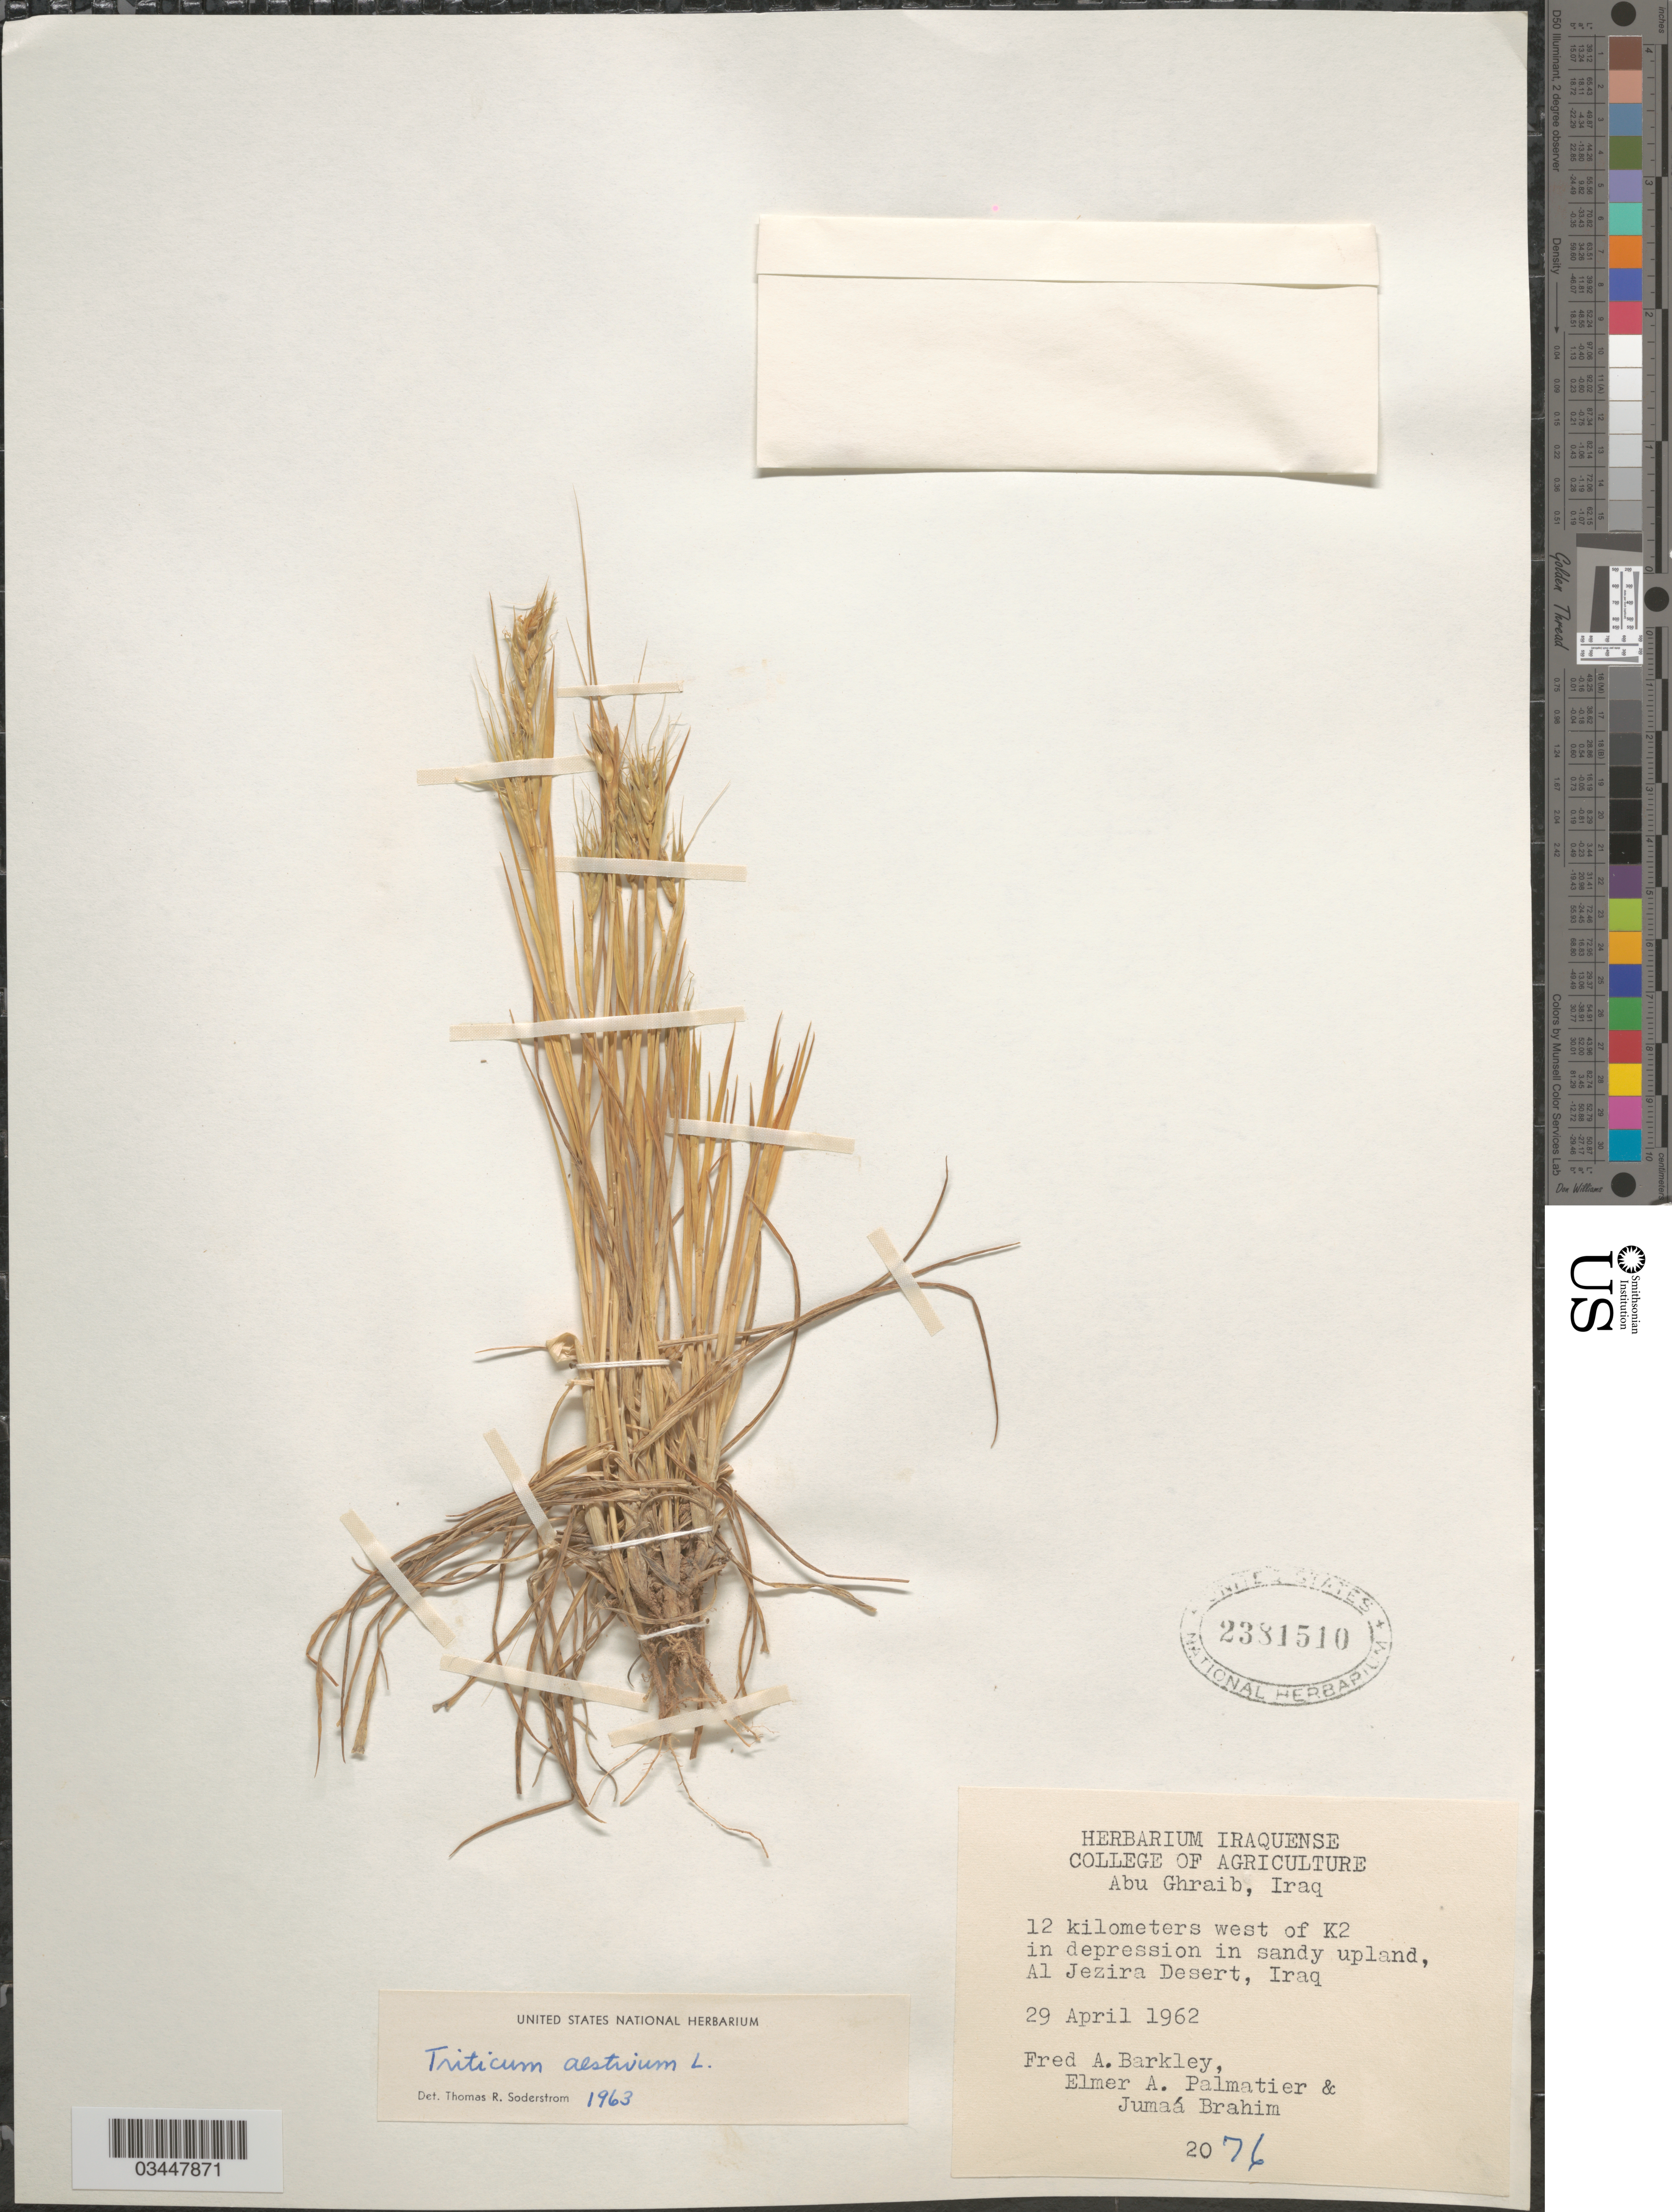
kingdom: Plantae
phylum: Tracheophyta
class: Liliopsida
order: Poales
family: Poaceae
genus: Triticum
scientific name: Triticum aestivum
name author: L.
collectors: F. A. Barkley, E. Palmatier & Brahim M., J.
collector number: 2076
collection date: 1962-04-29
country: Iraq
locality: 12 kilometers west of K2 in depression in sandy upland, Al Jezira Desert.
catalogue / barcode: US 2381510